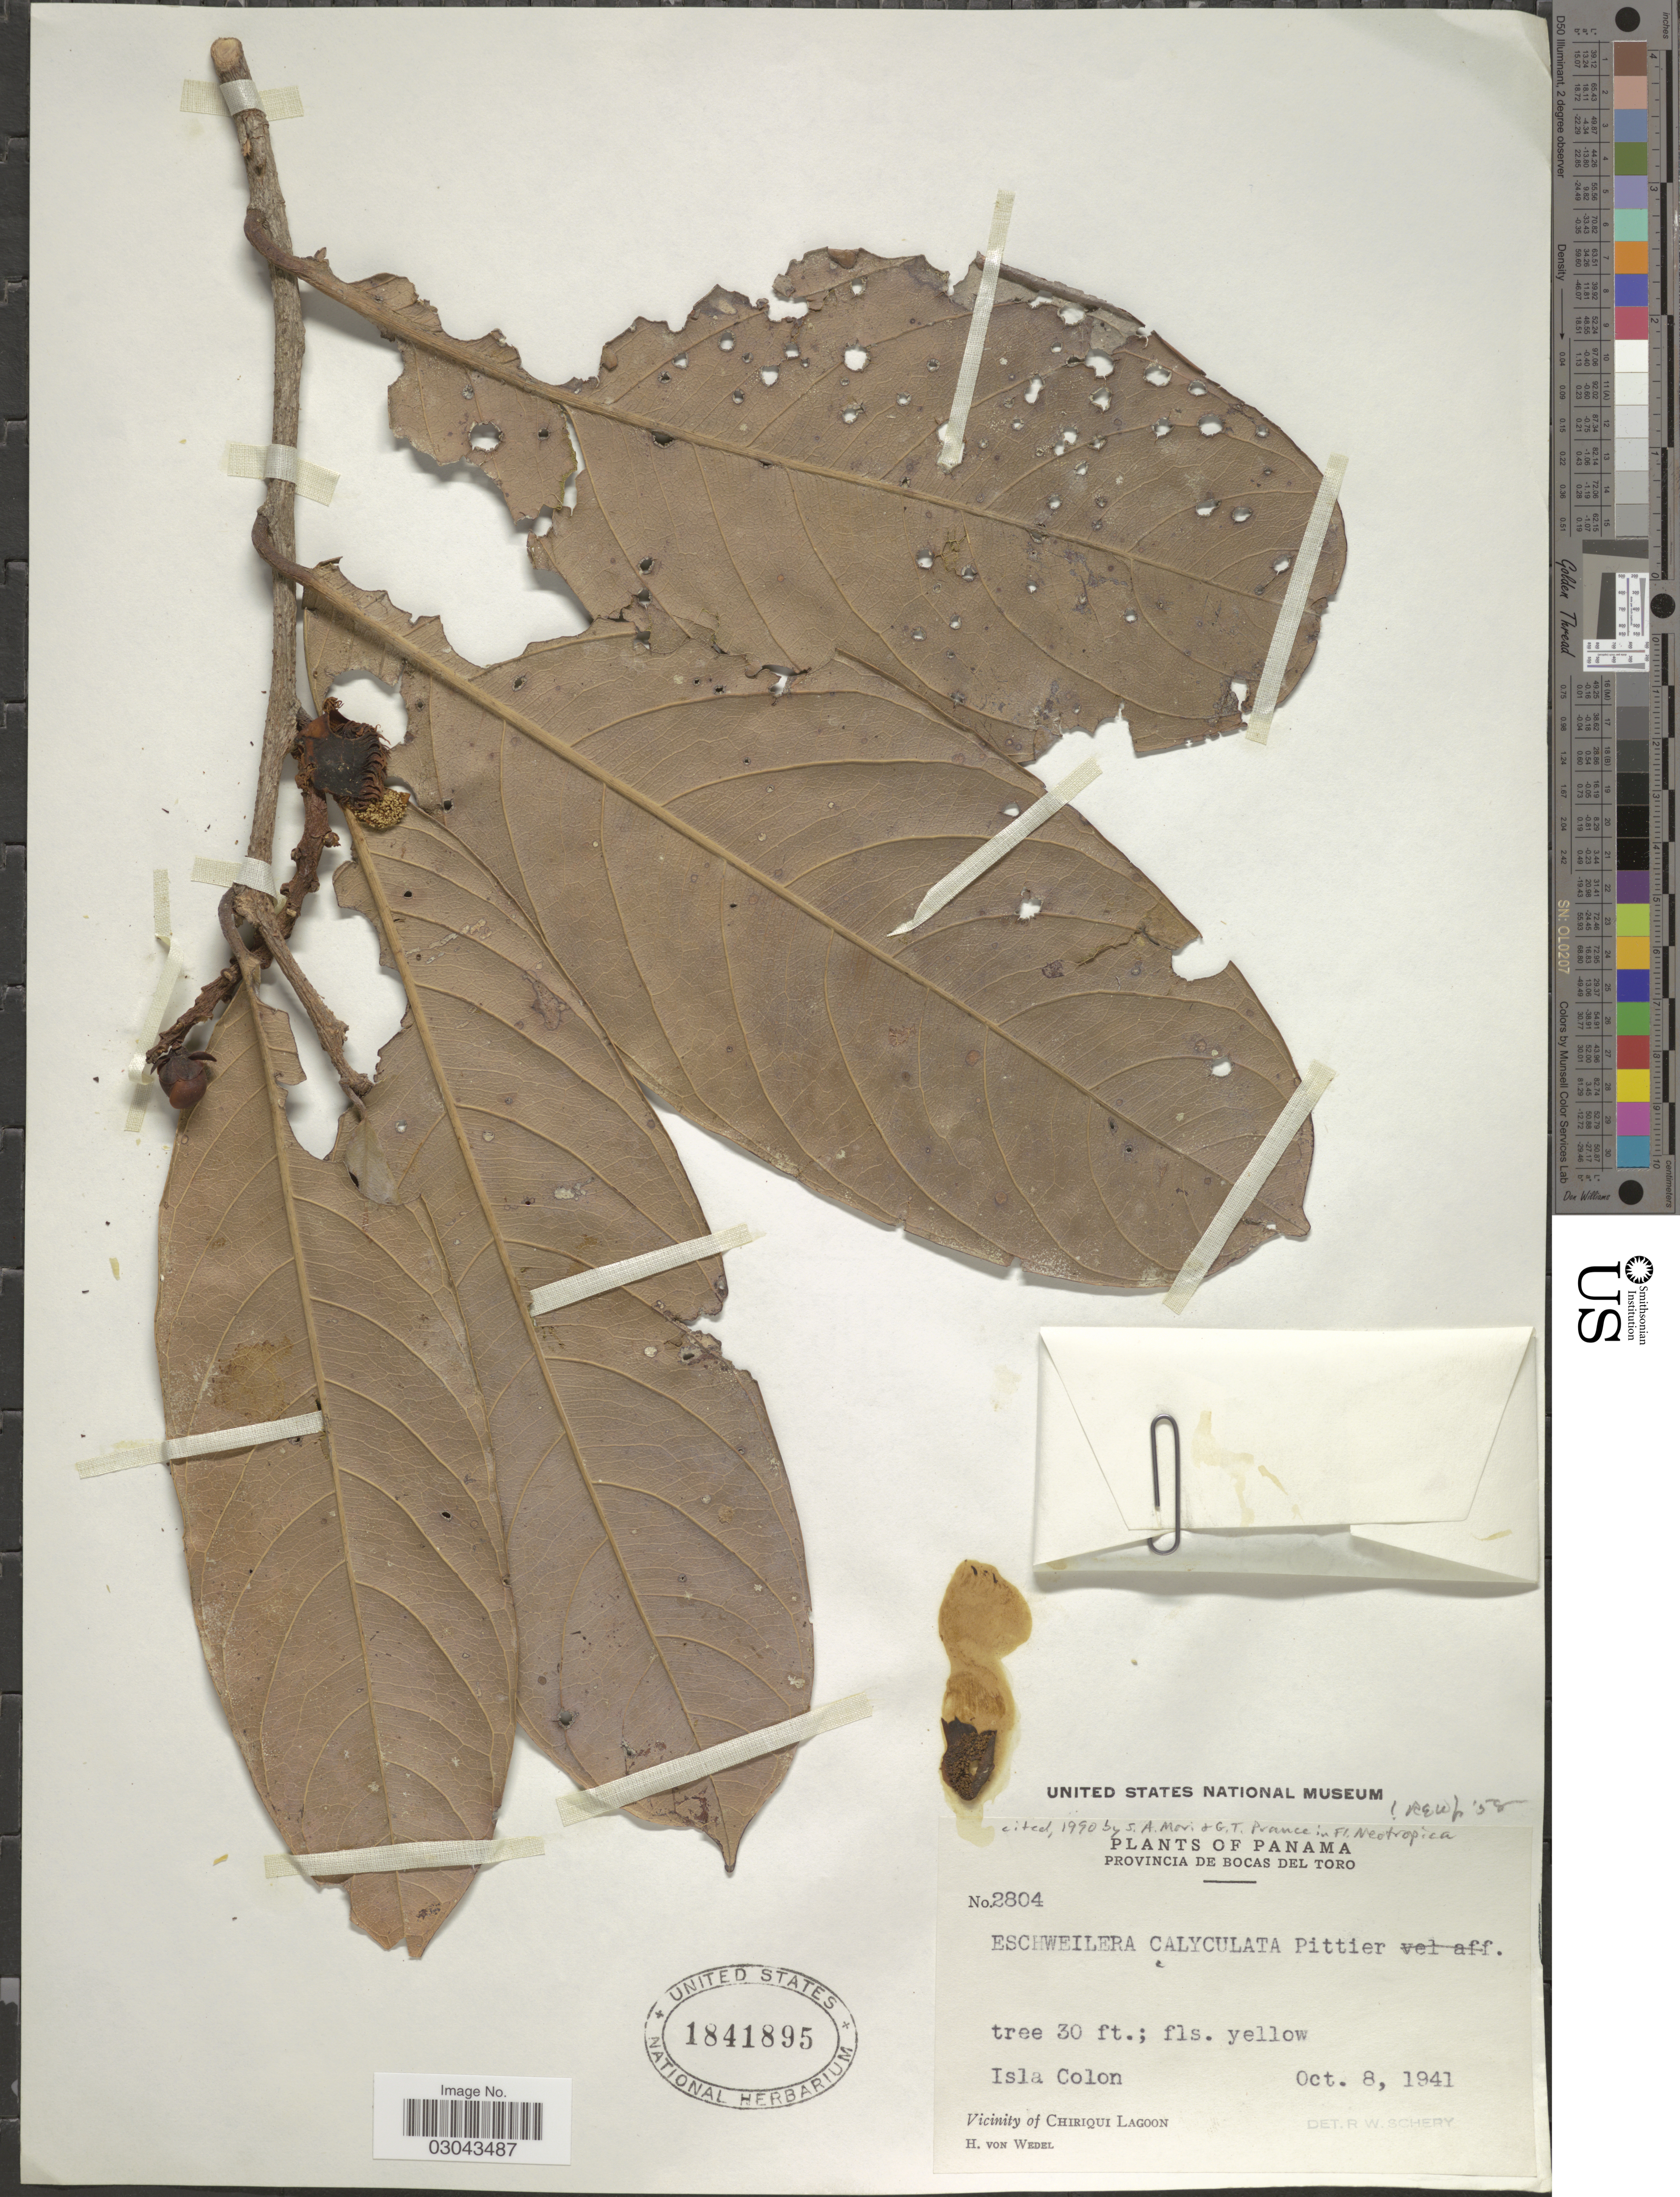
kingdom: Plantae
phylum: Tracheophyta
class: Magnoliopsida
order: Ericales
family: Lecythidaceae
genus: Eschweilera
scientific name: Eschweilera calyculata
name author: Pittier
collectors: H. von Wedel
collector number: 2804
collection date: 1941-10-08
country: Panama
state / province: Bocas del Toro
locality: Isla Colon, Vicinity of Chiriqui Lagoon.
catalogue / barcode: US 1841895